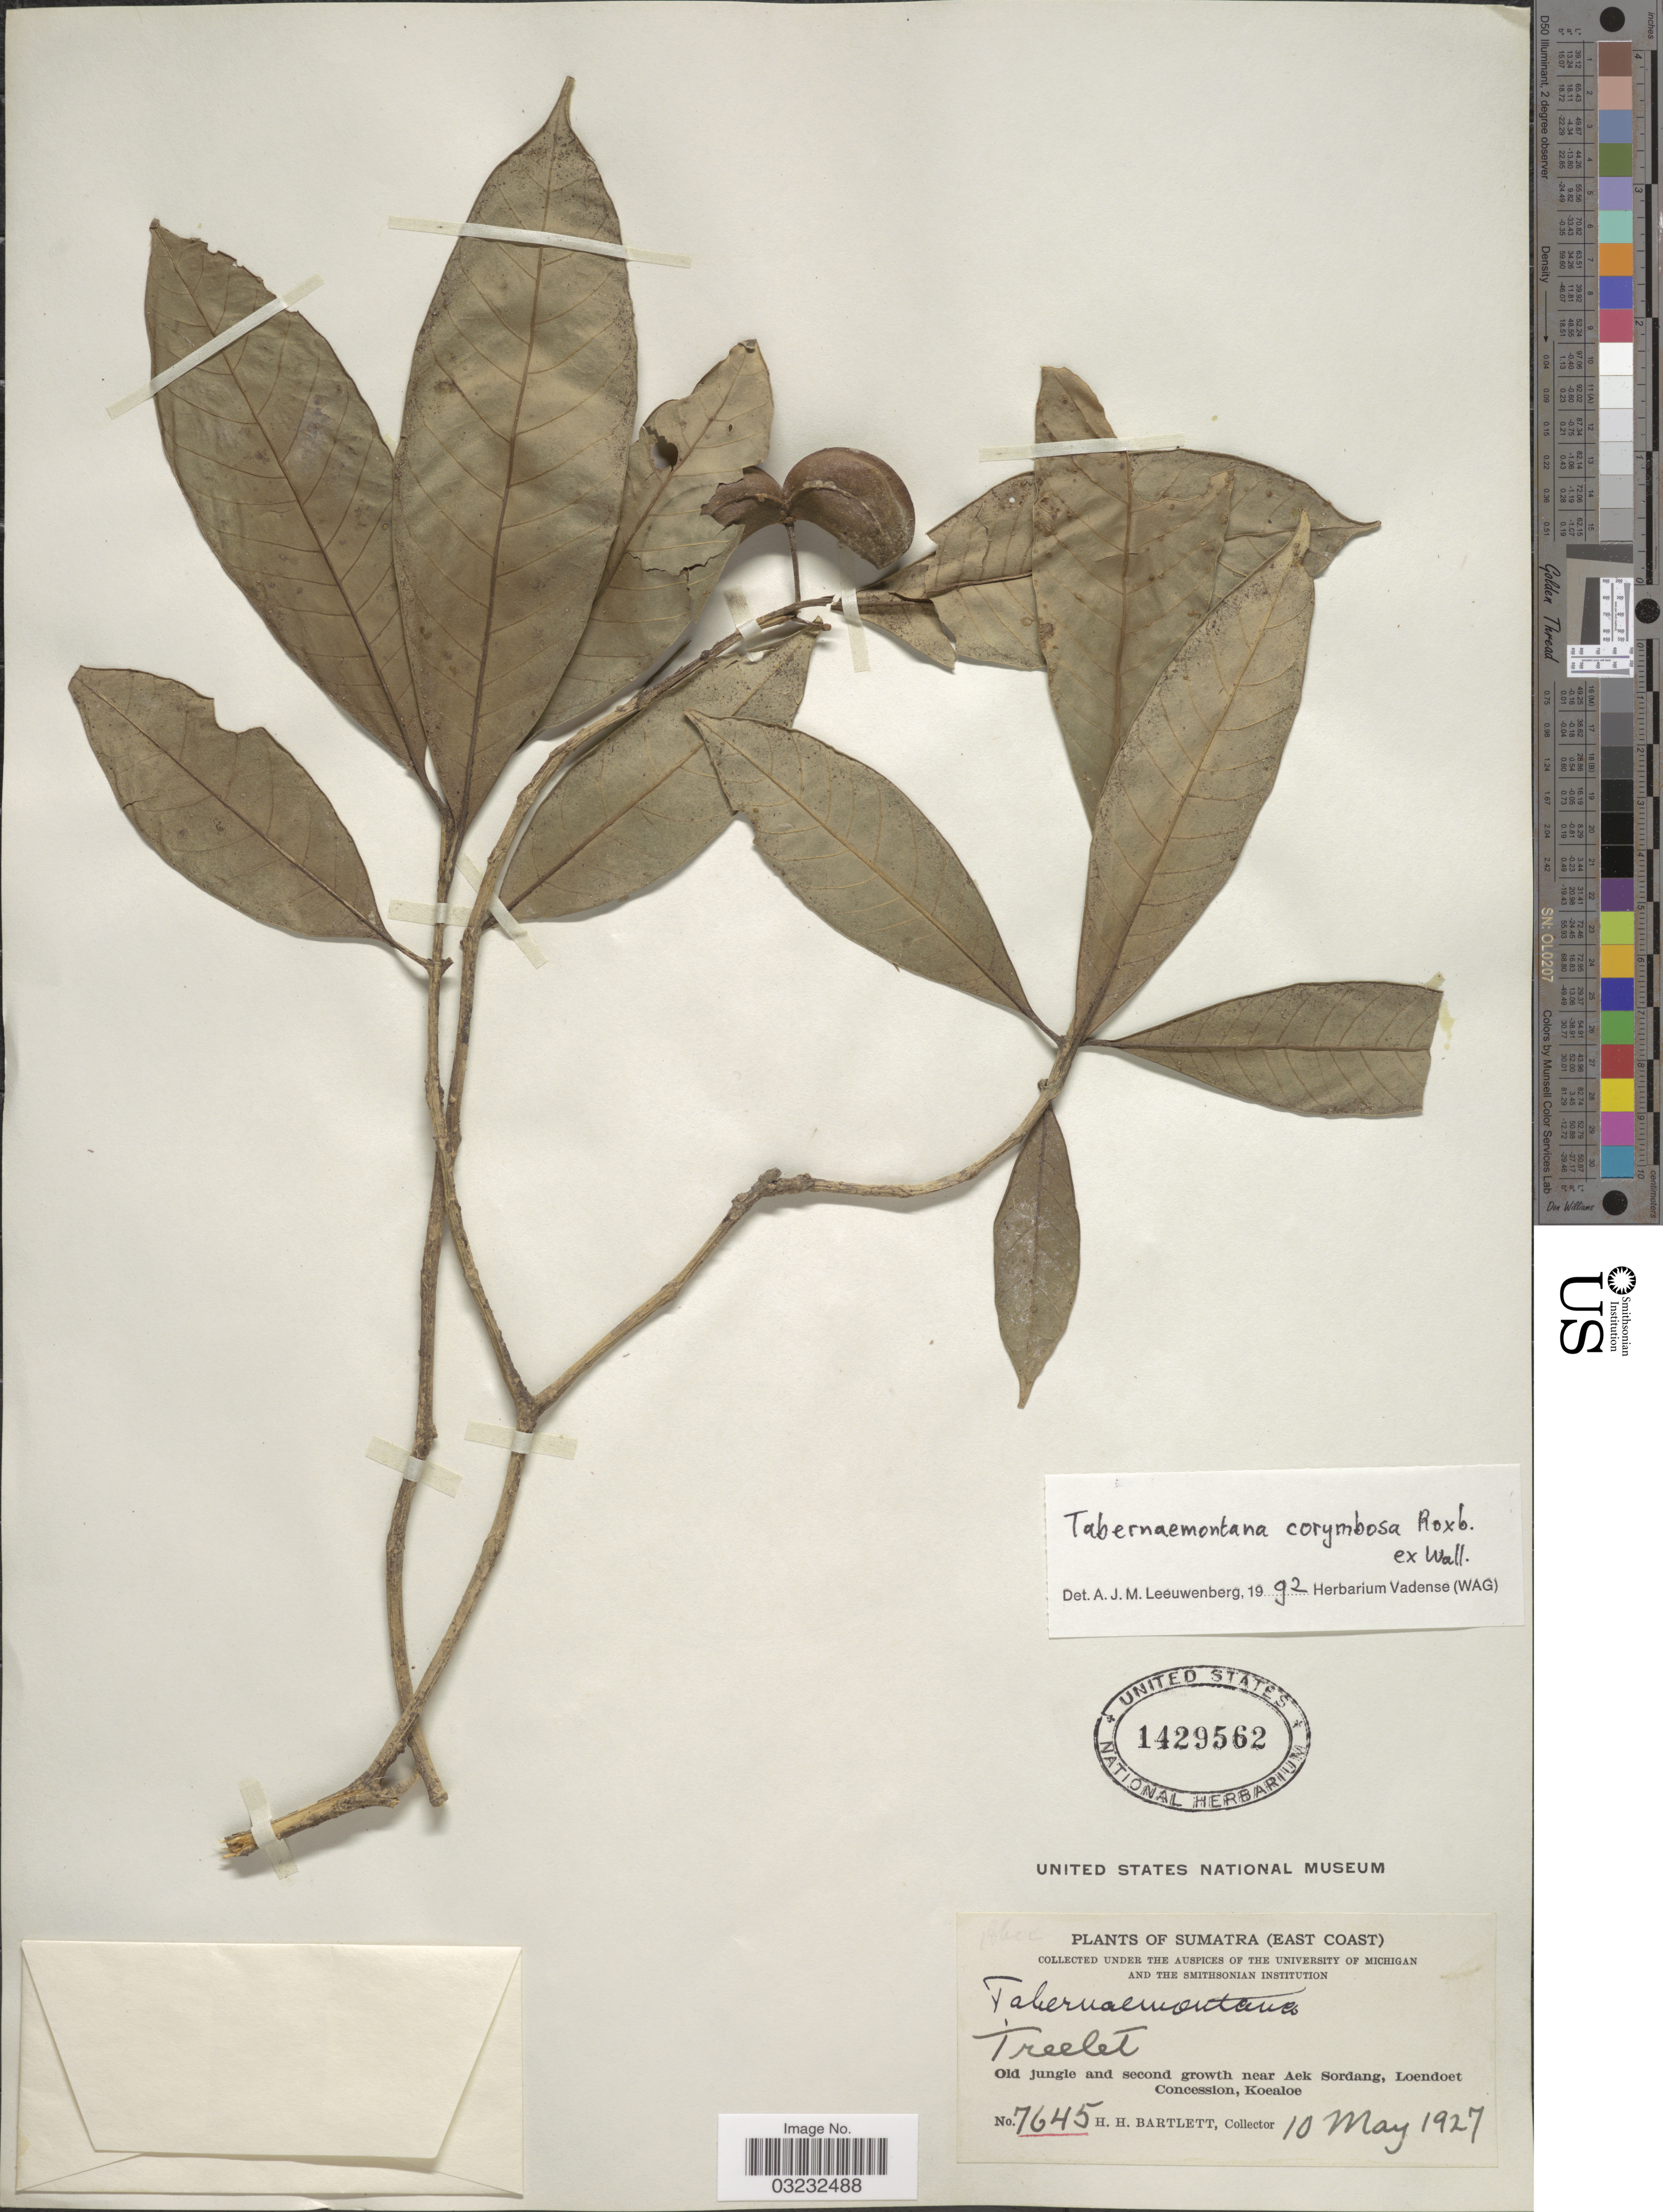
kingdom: Plantae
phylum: Tracheophyta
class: Magnoliopsida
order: Gentianales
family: Apocynaceae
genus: Tabernaemontana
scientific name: Tabernaemontana corymbosa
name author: Roxb. ex Wall.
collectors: H. H. Bartlett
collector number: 7645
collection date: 1927-05-10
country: Indonesia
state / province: Sumatra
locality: Sumatra (East Coast), Old jungle and second growth near Aek Sordang, Loendoet Concession, Koealoe.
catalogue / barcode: US 1429562